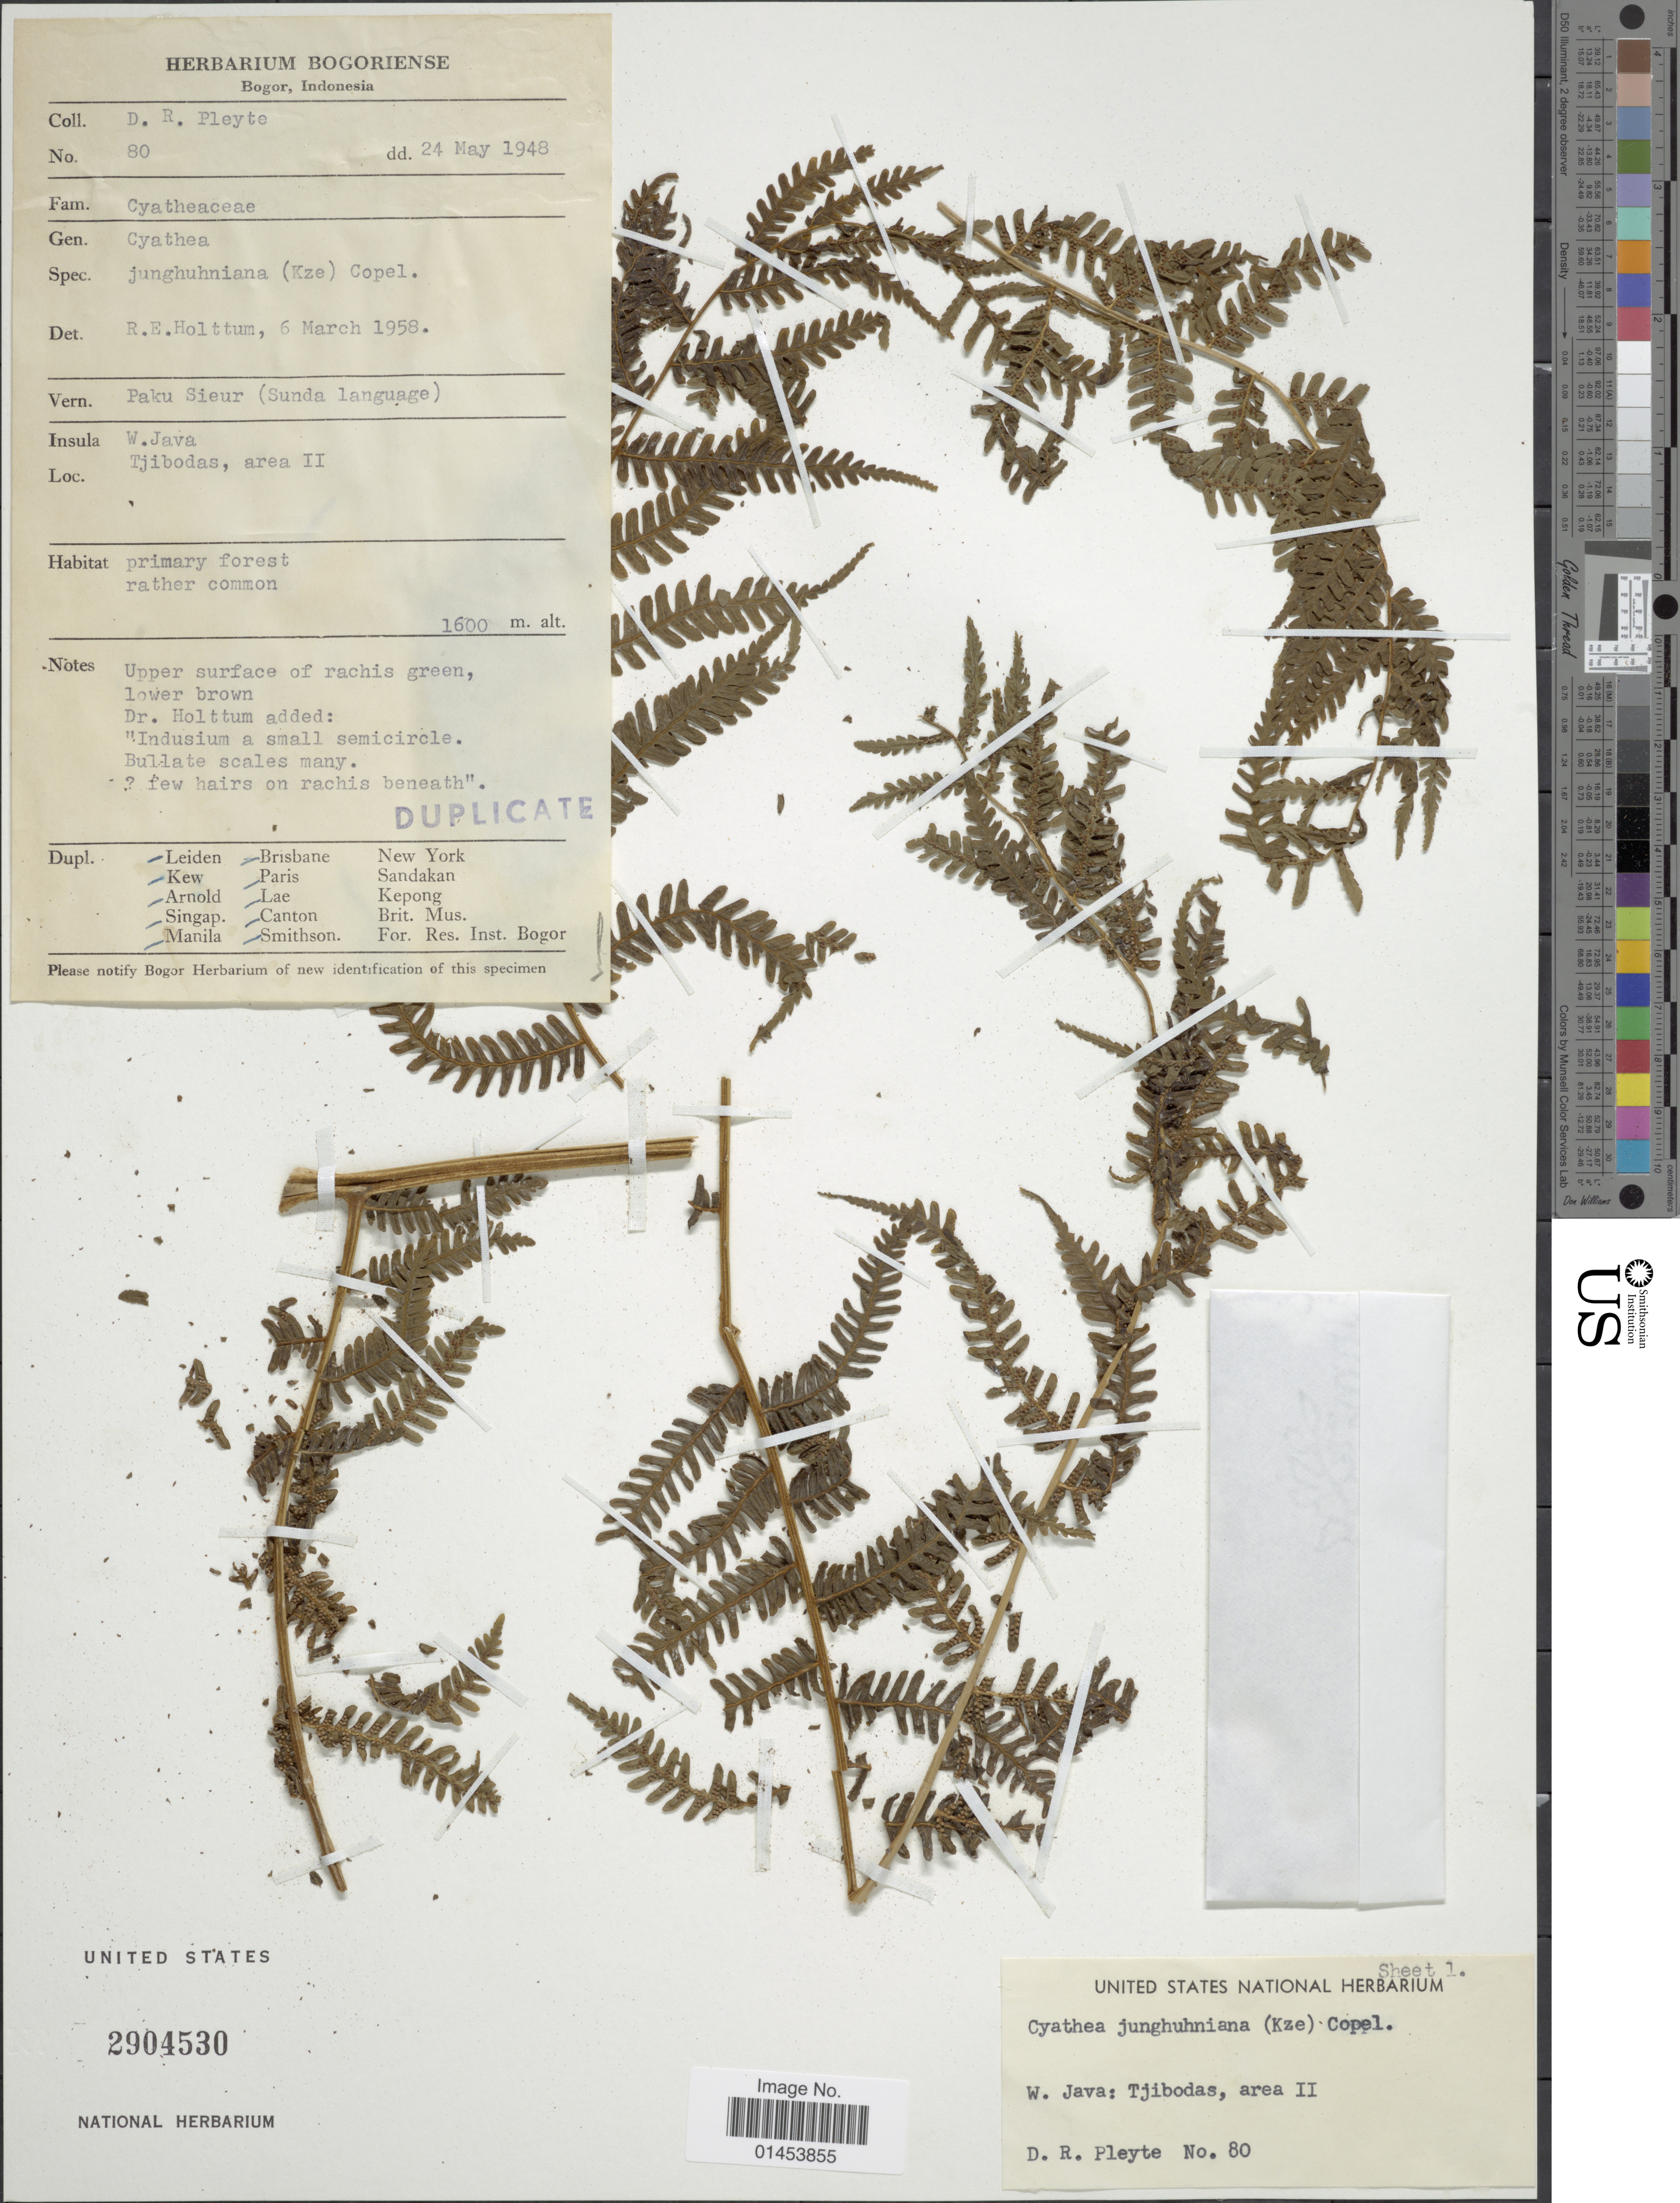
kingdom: Plantae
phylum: Tracheophyta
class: Polypodiopsida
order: Cyatheales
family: Cyatheaceae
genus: Cyathea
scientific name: Cyathea junghuhniana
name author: (Kunze) Copel.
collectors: D. Pleyte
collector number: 80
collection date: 1948-05-24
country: Indonesia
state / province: Java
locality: W. Java: Tjibodas, area II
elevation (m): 1600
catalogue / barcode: US 2904530